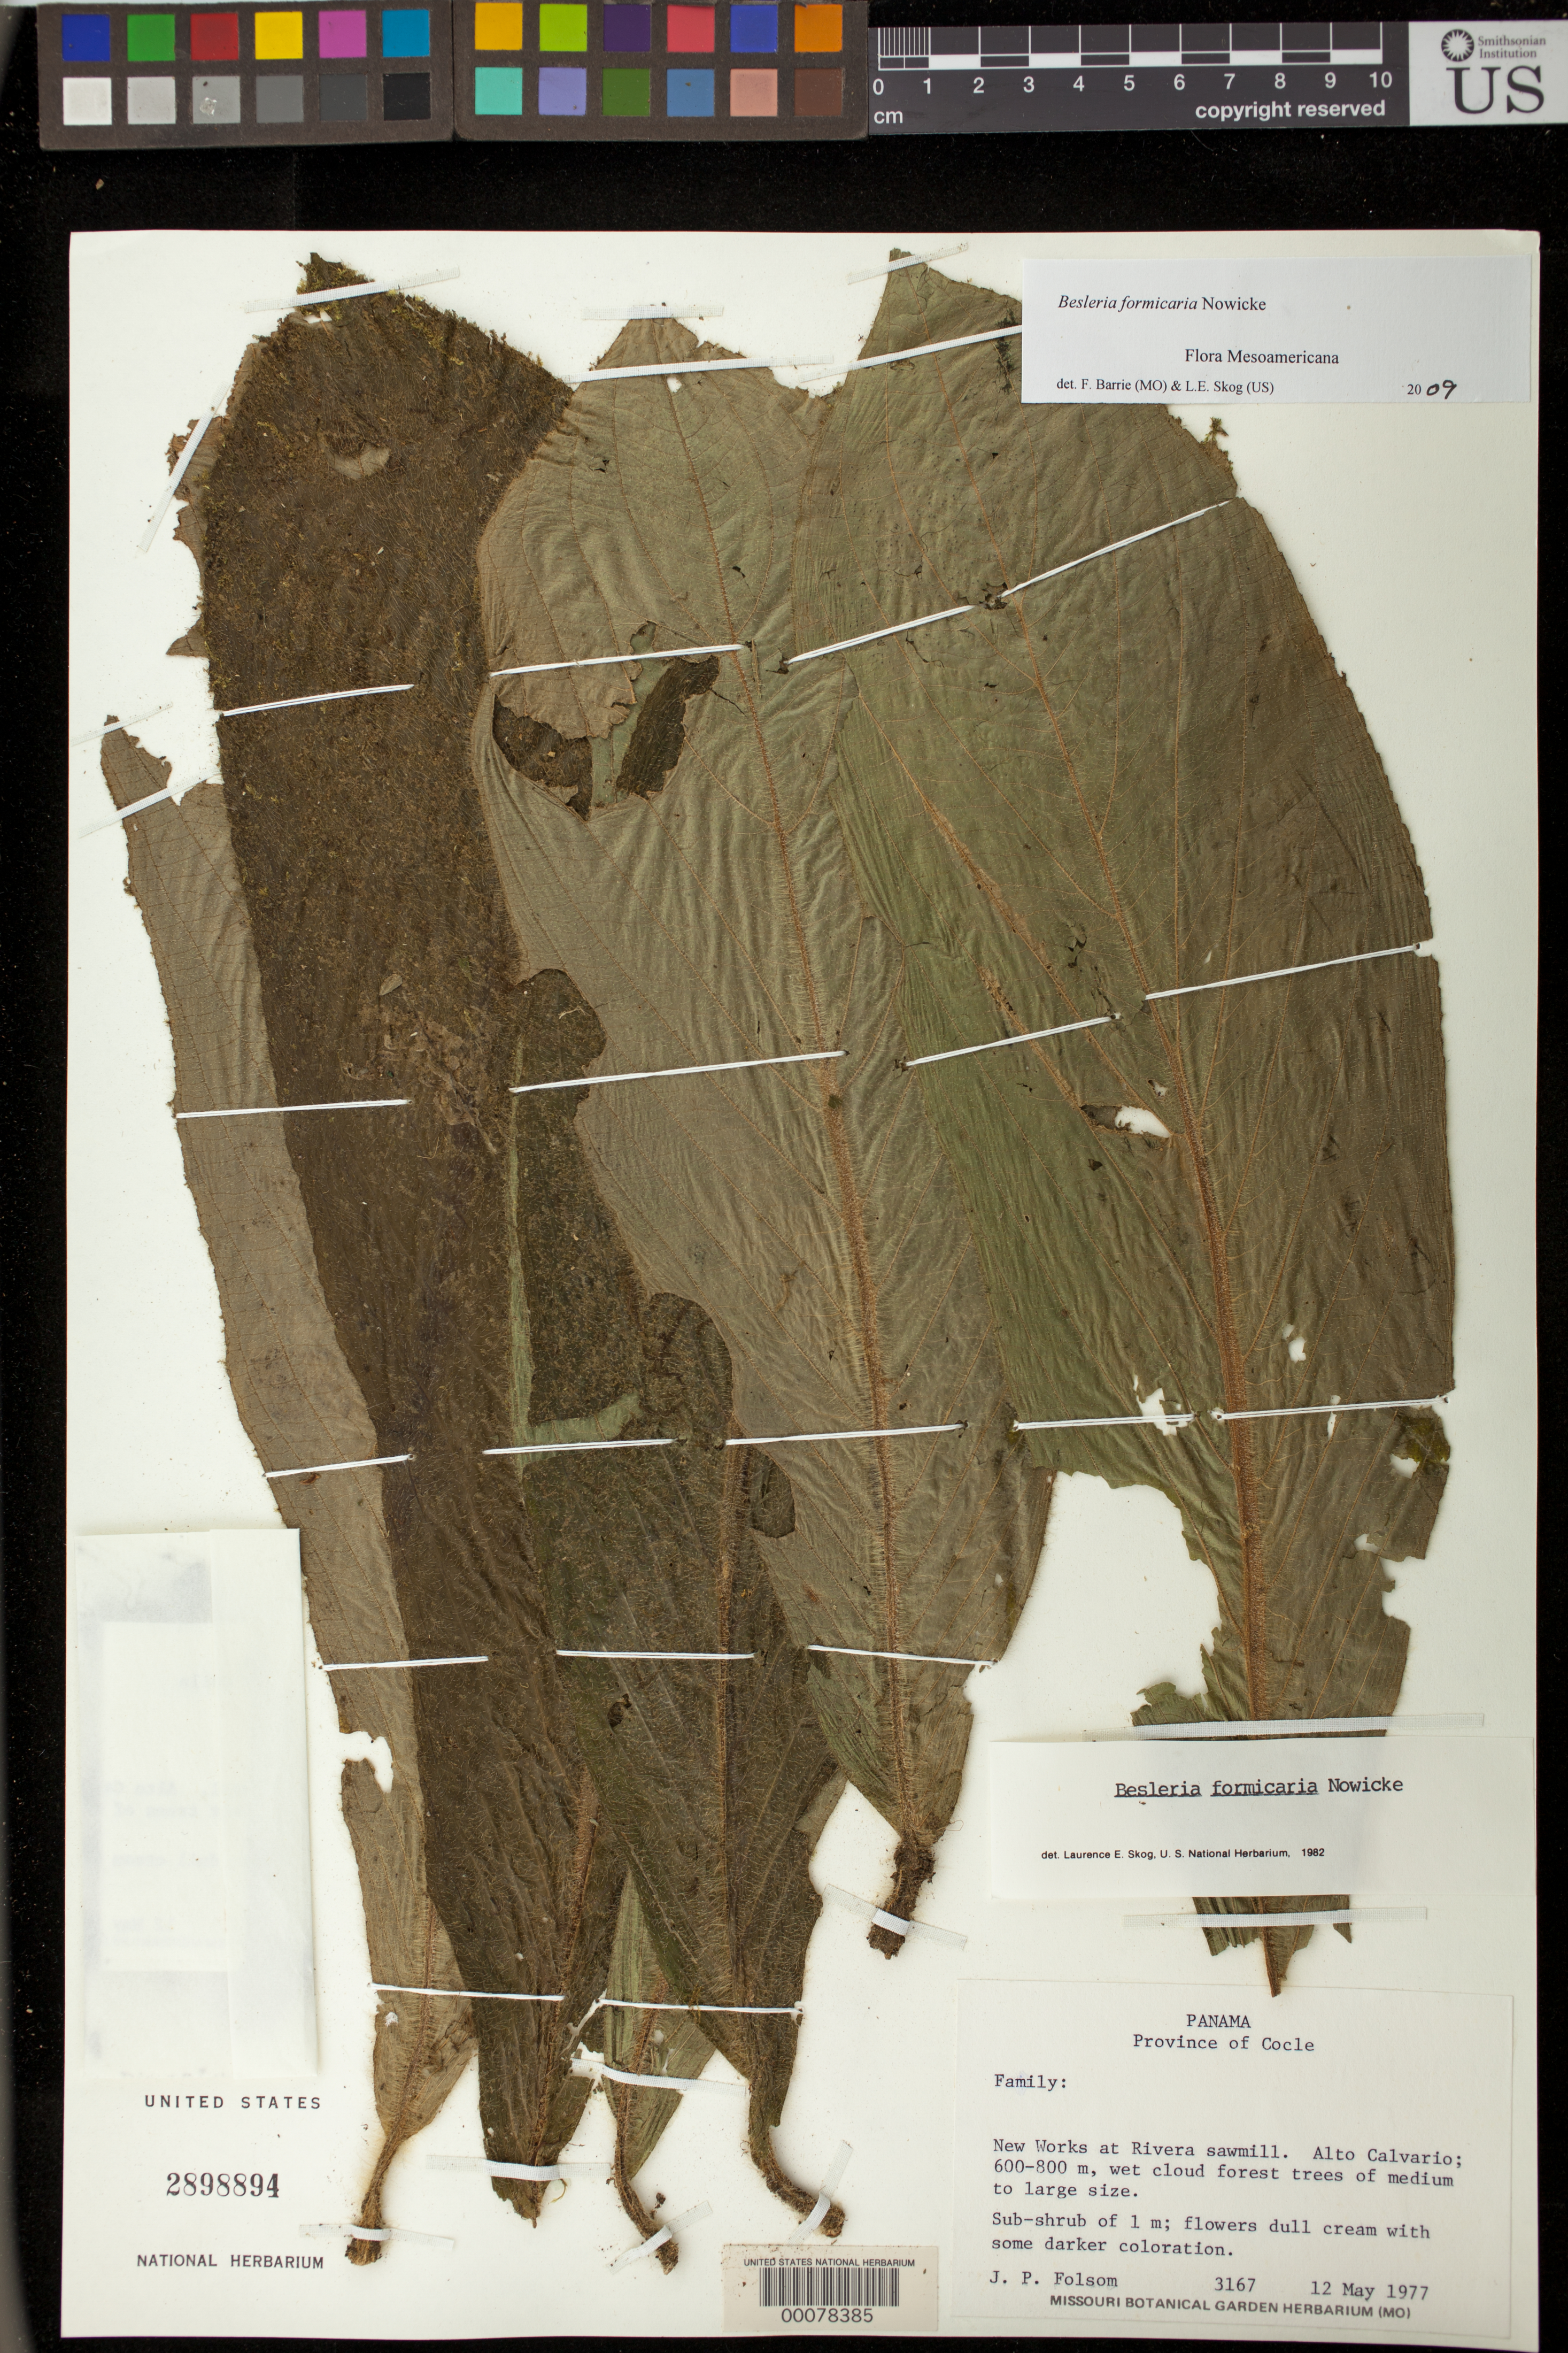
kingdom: Plantae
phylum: Tracheophyta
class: Magnoliopsida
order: Lamiales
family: Gesneriaceae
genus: Besleria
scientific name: Besleria formicaria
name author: Nowicke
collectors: J. P. Folsom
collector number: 3167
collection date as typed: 12 May 1977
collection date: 1977-05-12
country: Panama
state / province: Coclé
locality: New Works at River sawmill, Alto Calvario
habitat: Wet cloud forest trees of medium to large size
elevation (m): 600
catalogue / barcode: US 2898894